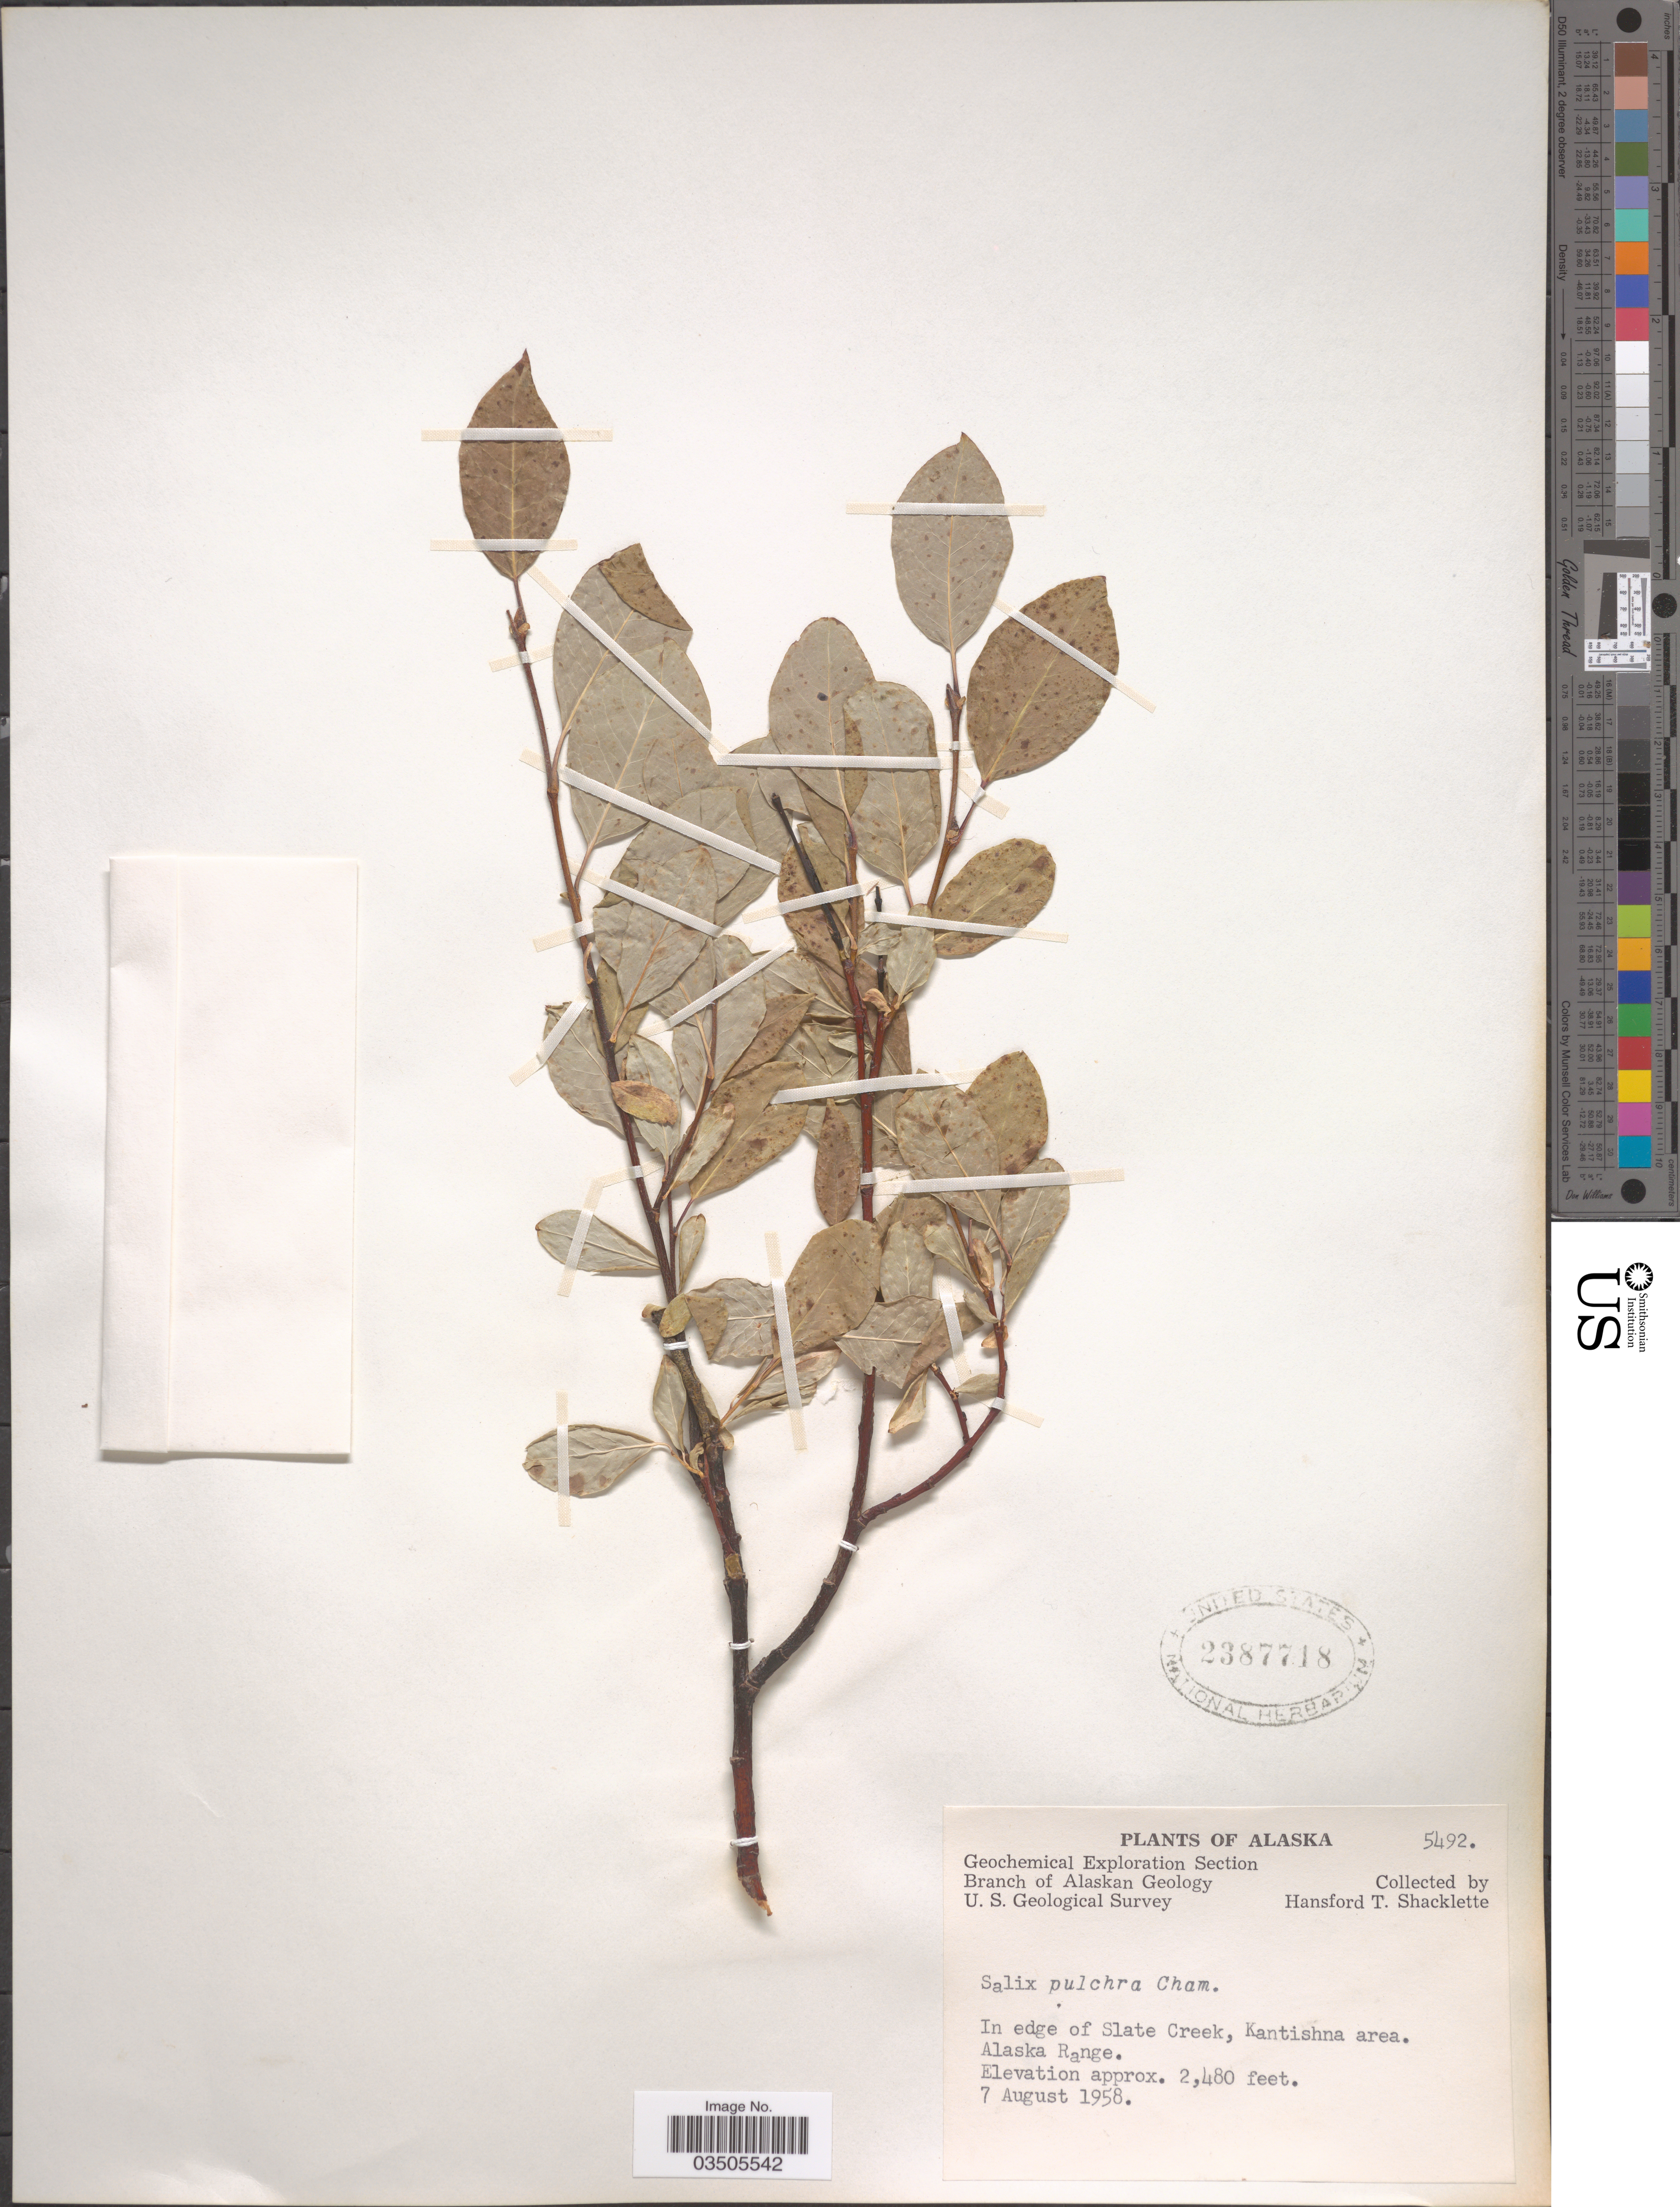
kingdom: Plantae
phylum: Tracheophyta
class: Magnoliopsida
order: Malpighiales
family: Salicaceae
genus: Salix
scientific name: Salix pulchra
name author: Cham.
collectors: H. Shacklette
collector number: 5492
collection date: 1958-08-07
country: United States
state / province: Alaska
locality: In edge of Slate Creek, Kantishna area. Alaska Range.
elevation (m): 756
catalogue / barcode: US 2387718